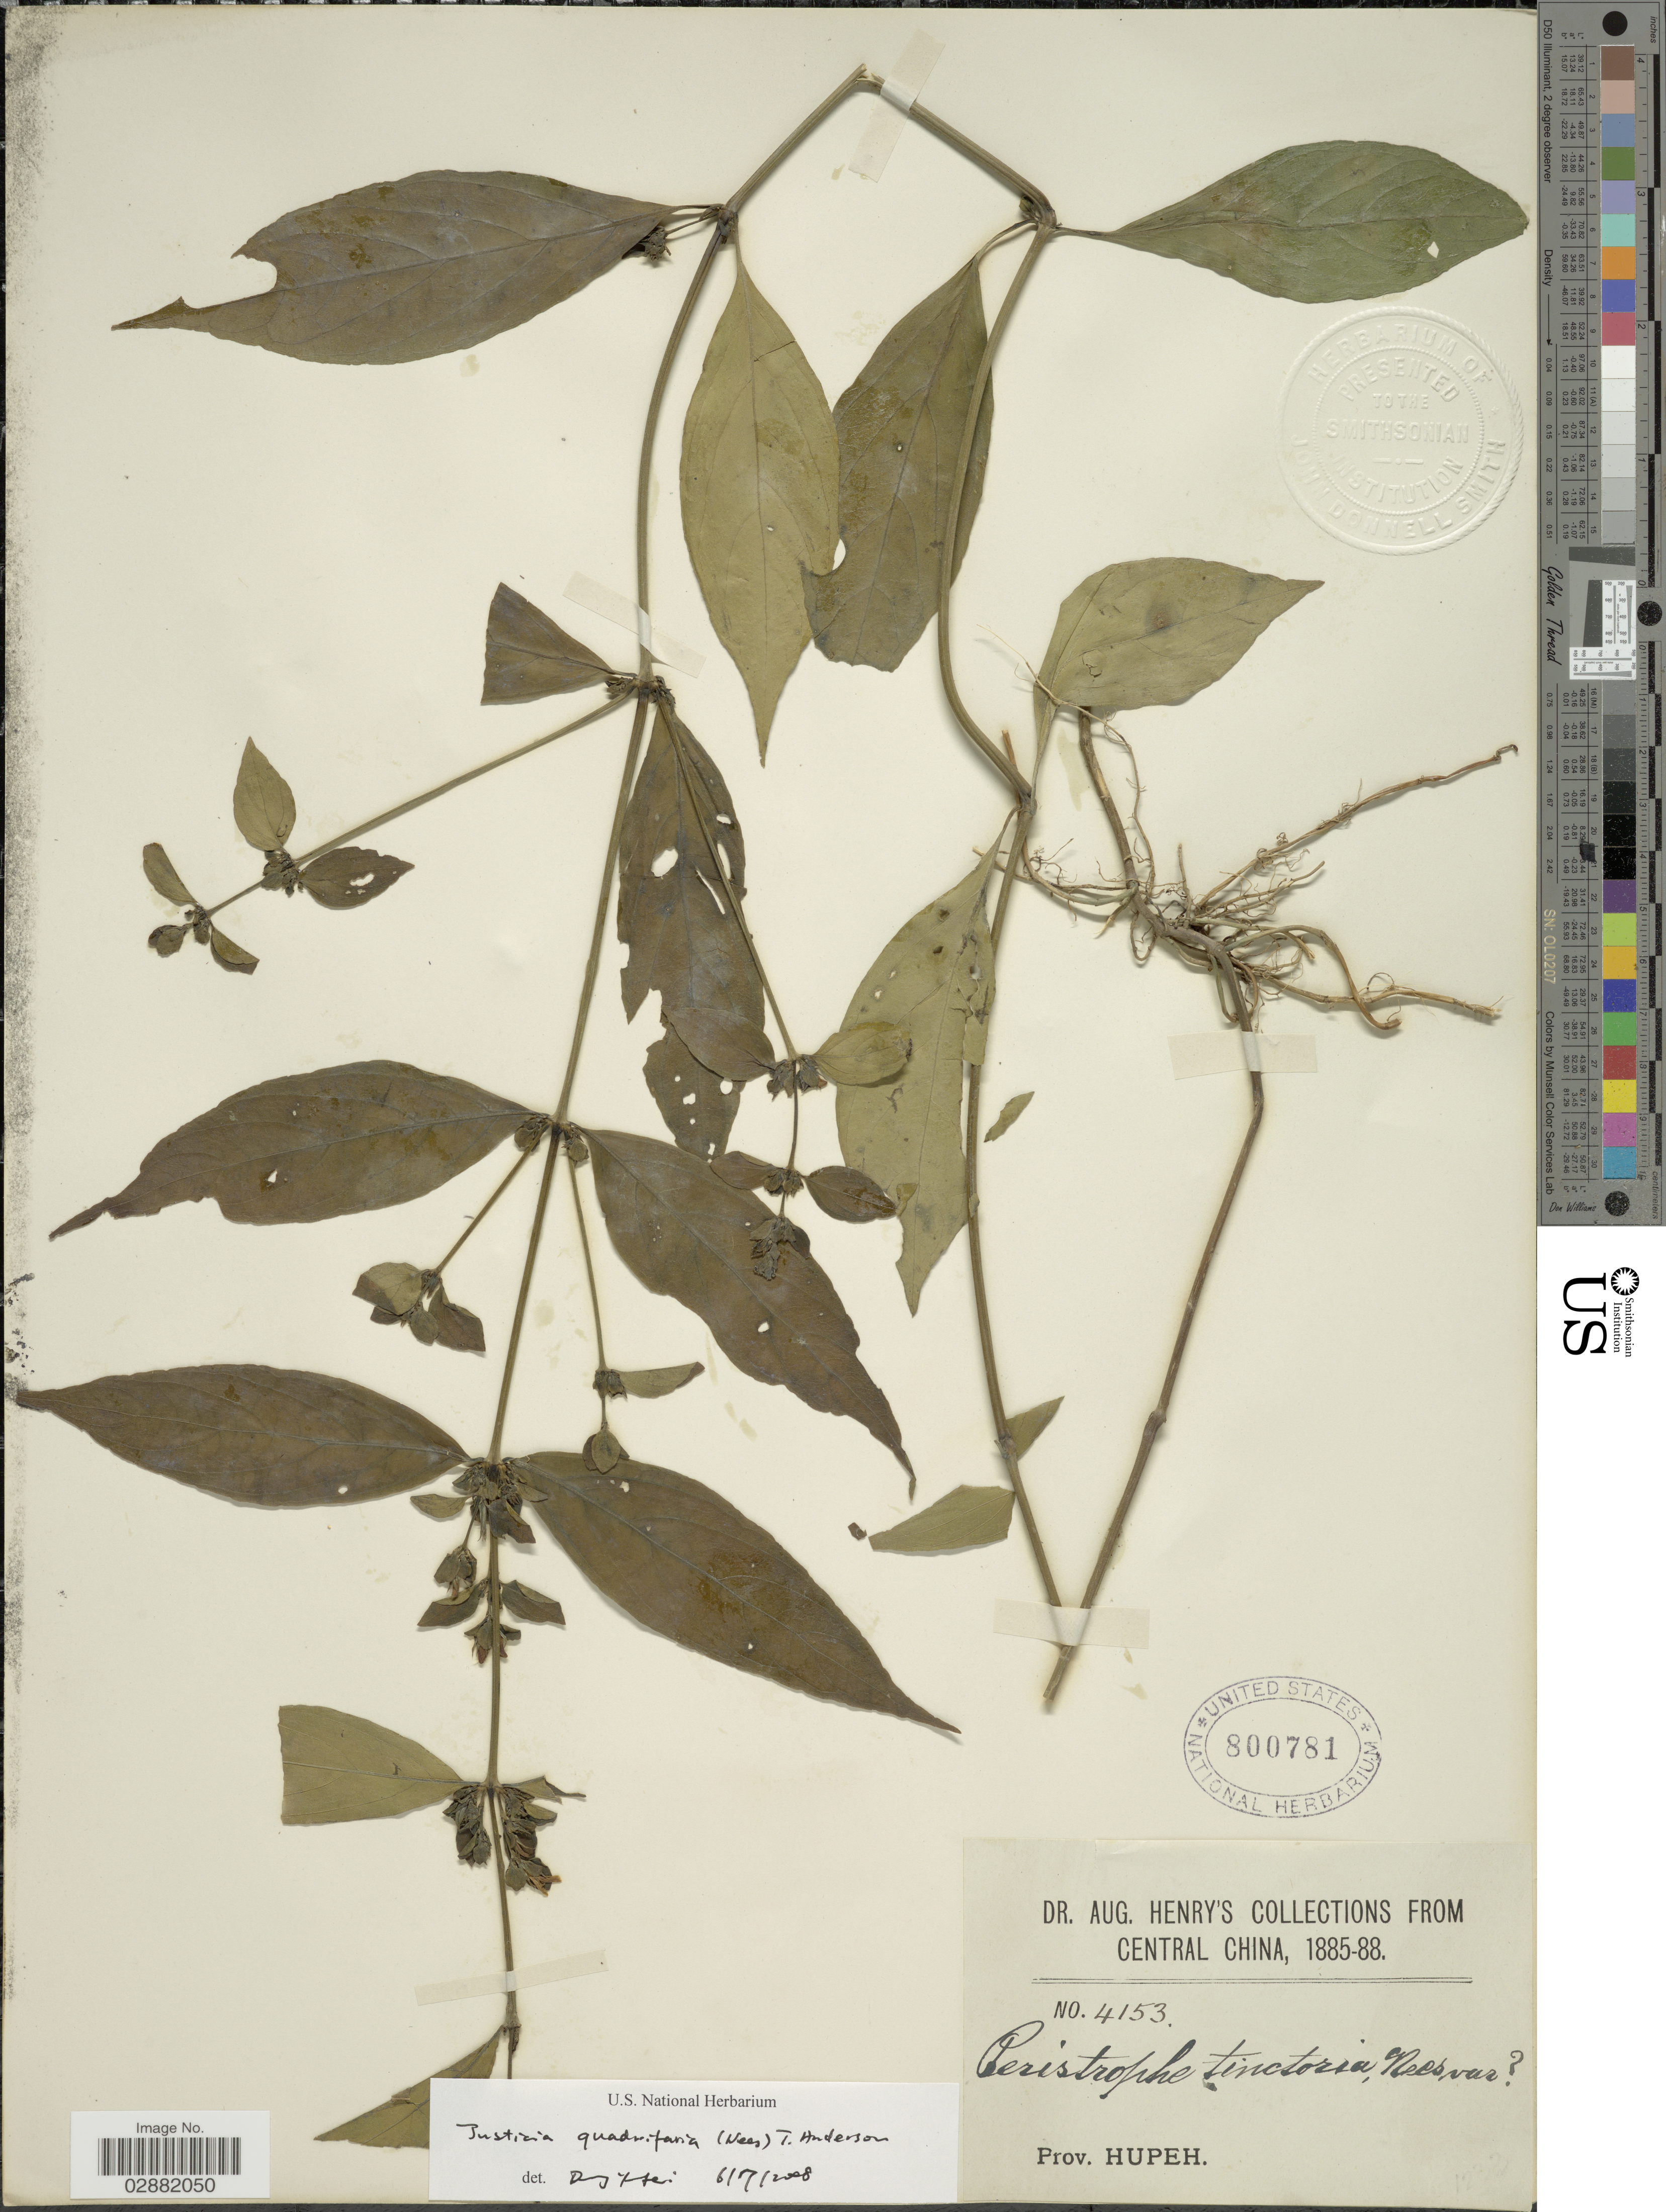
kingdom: Plantae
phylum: Tracheophyta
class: Magnoliopsida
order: Lamiales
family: Acanthaceae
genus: Justicia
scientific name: Justicia quadrifaria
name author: (Nees) T. Anderson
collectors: A. Henry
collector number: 4153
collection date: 1885/1888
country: China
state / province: Hubei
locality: Central China, Prov. Hupeh.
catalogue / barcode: US 800781